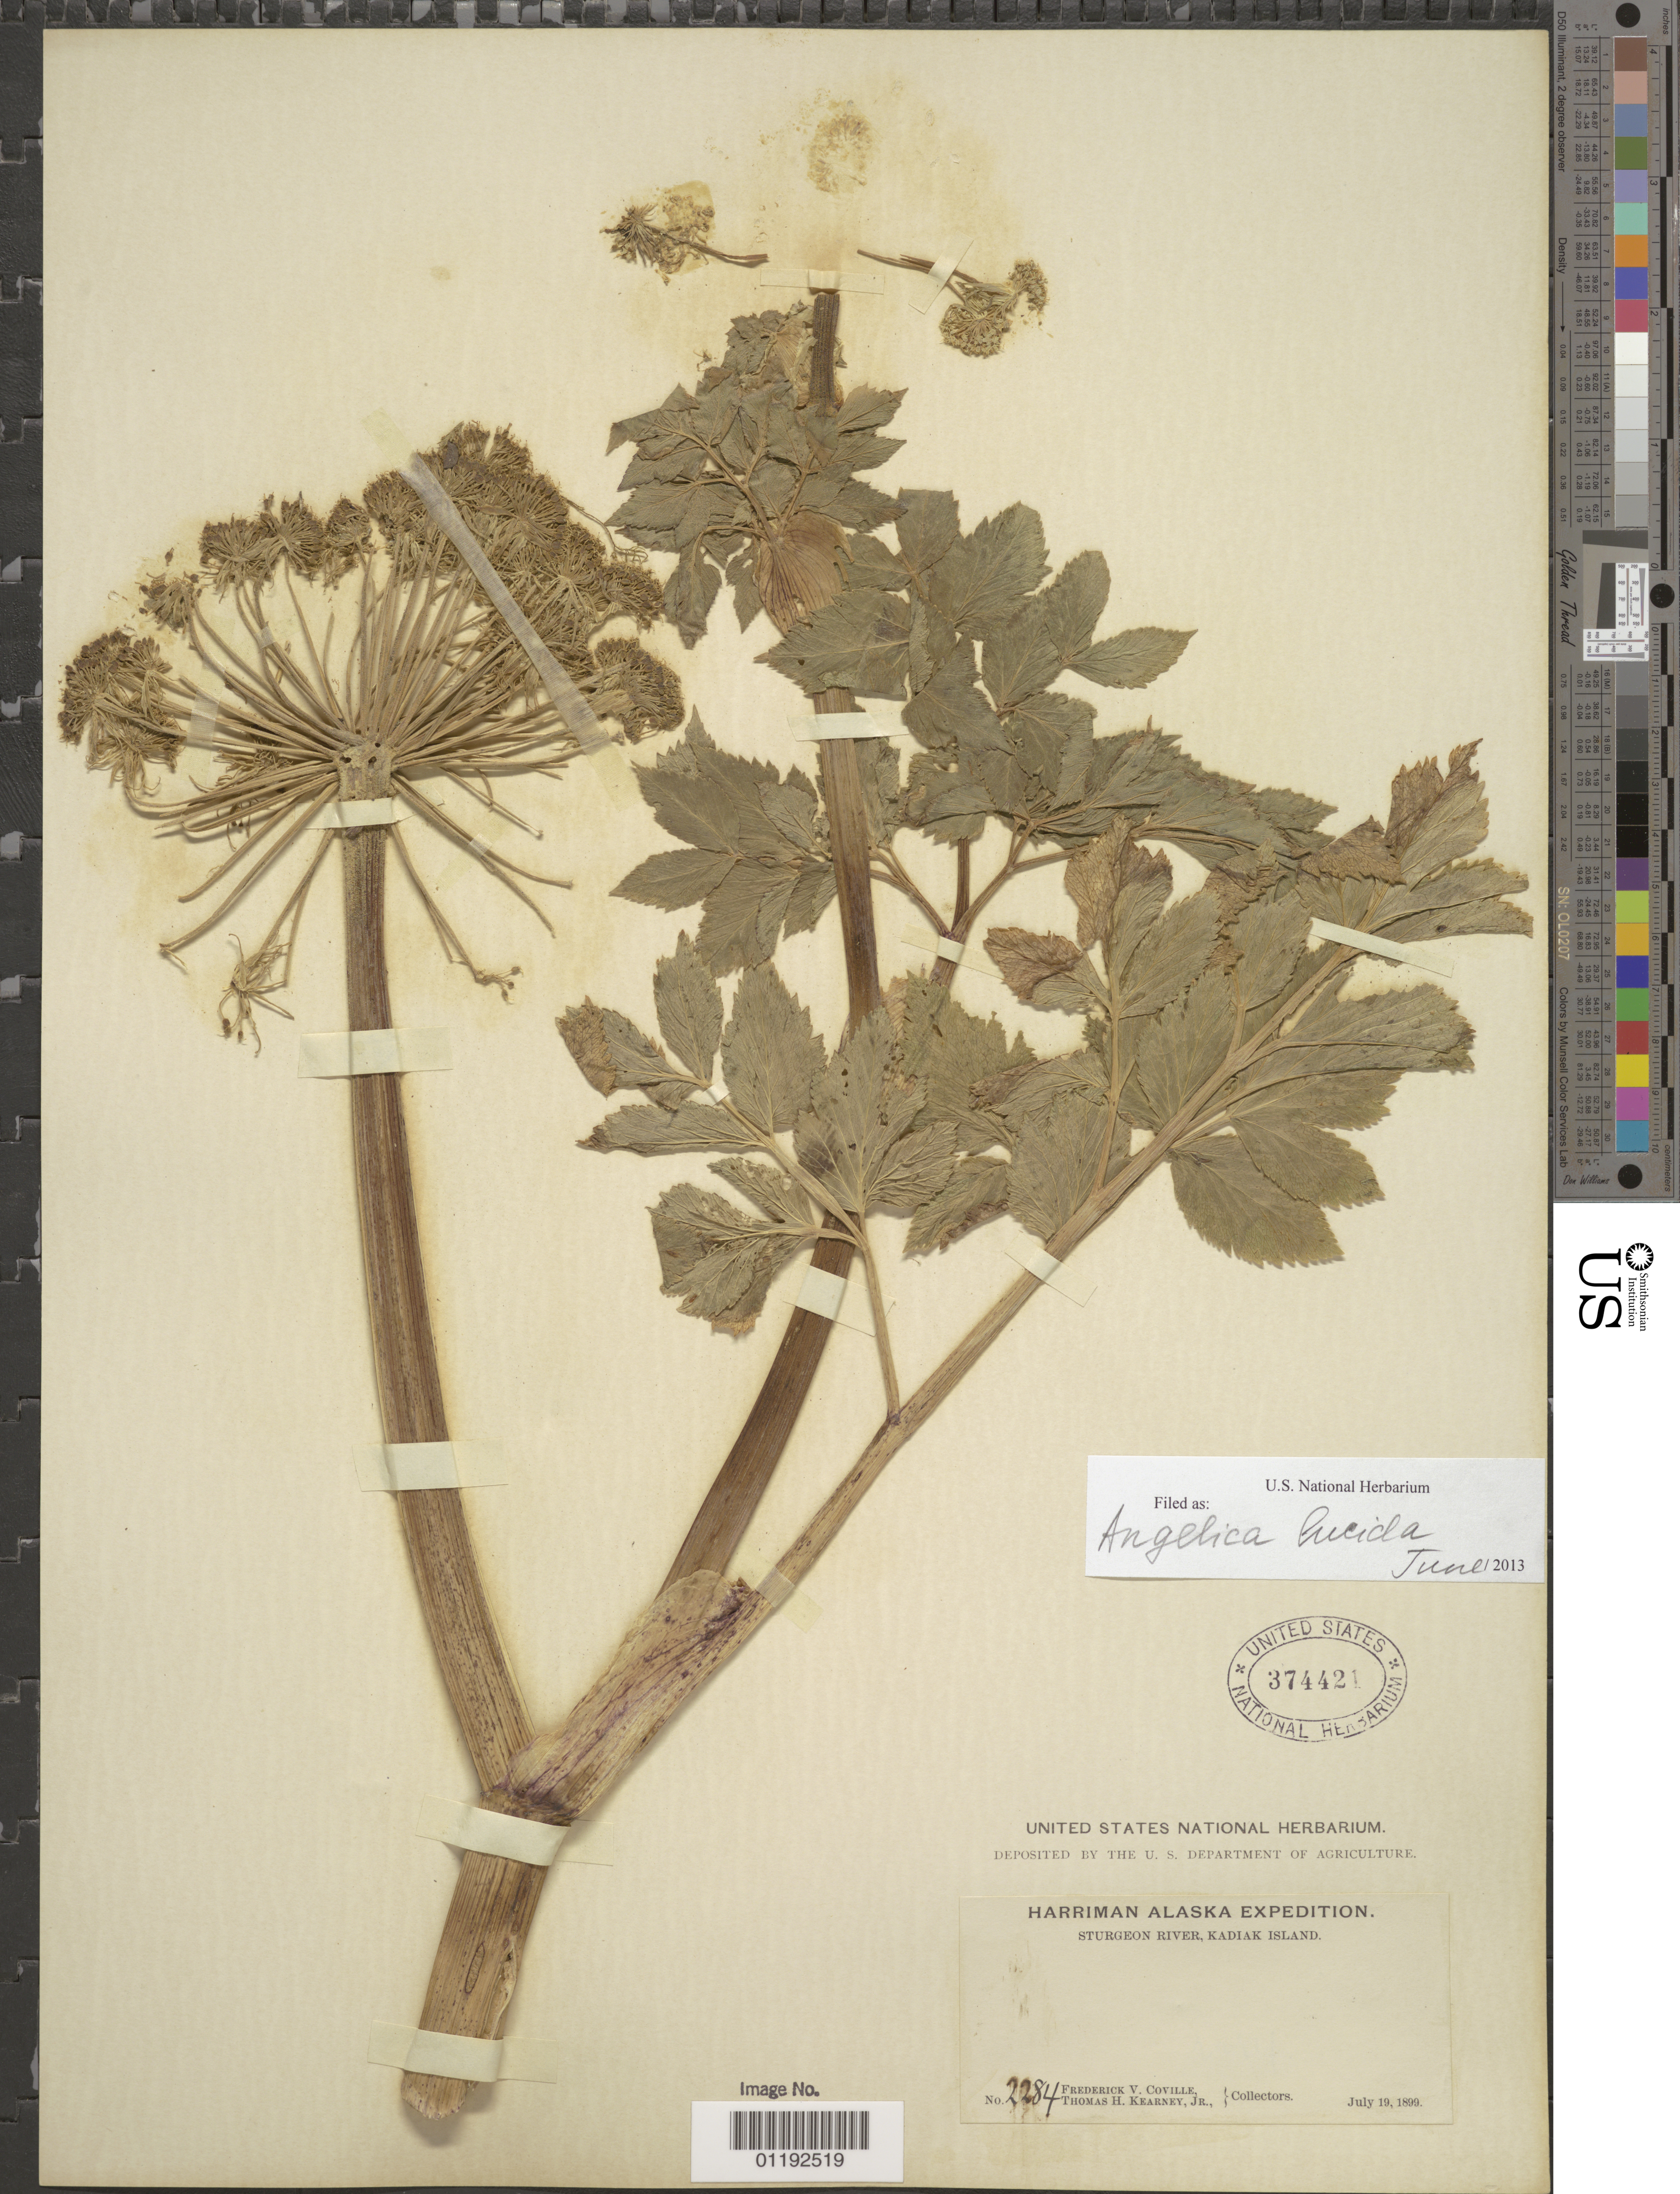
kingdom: Plantae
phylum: Tracheophyta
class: Magnoliopsida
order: Apiales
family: Apiaceae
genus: Angelica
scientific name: Angelica lucida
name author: L.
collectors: F. V. Coville & T. H. Kearney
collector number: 2284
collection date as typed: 19 Jul 1899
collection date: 1899-07-19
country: United States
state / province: Alaska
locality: Sturgeon River, Kadiak Island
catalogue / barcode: US 374421